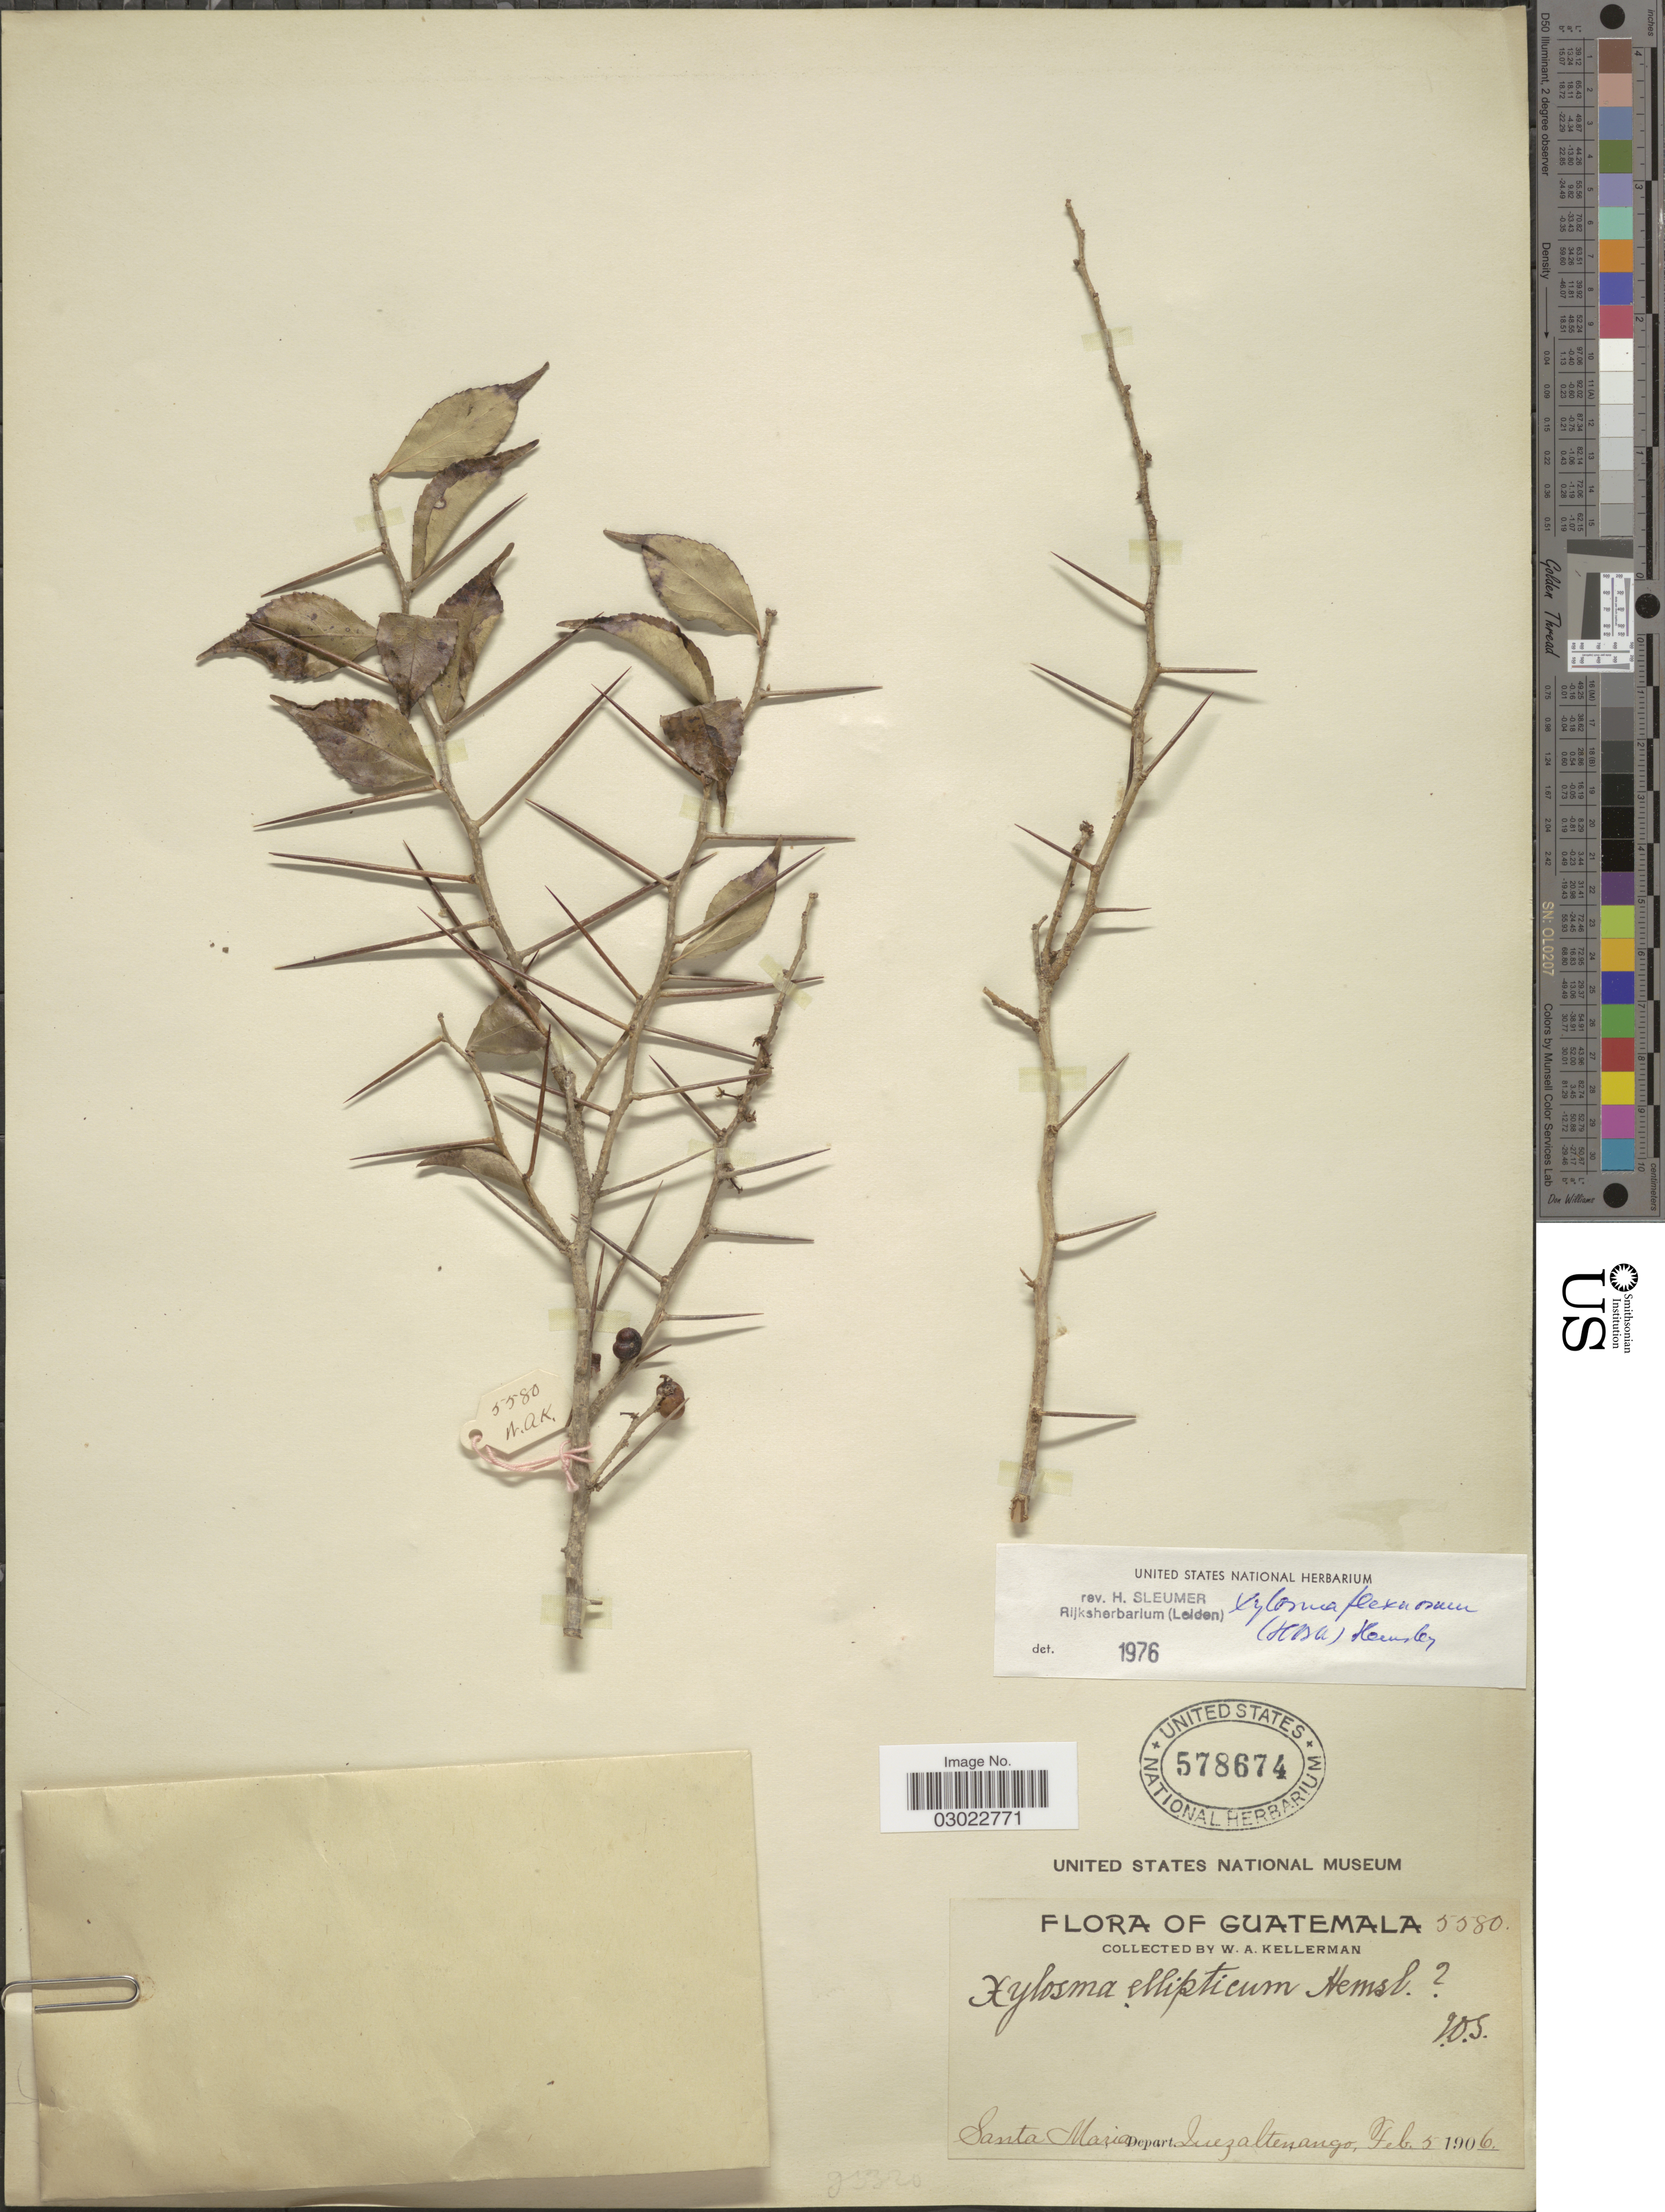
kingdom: Plantae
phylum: Tracheophyta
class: Magnoliopsida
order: Malpighiales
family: Salicaceae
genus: Xylosma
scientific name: Xylosma flexuosa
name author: (Kunth) Hemsl.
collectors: W. Kellerman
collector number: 5580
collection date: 1906-02-05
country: Guatemala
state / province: Quetzaltenango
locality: Santa Maria, Depart. Quezaltenango.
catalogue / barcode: US 578674